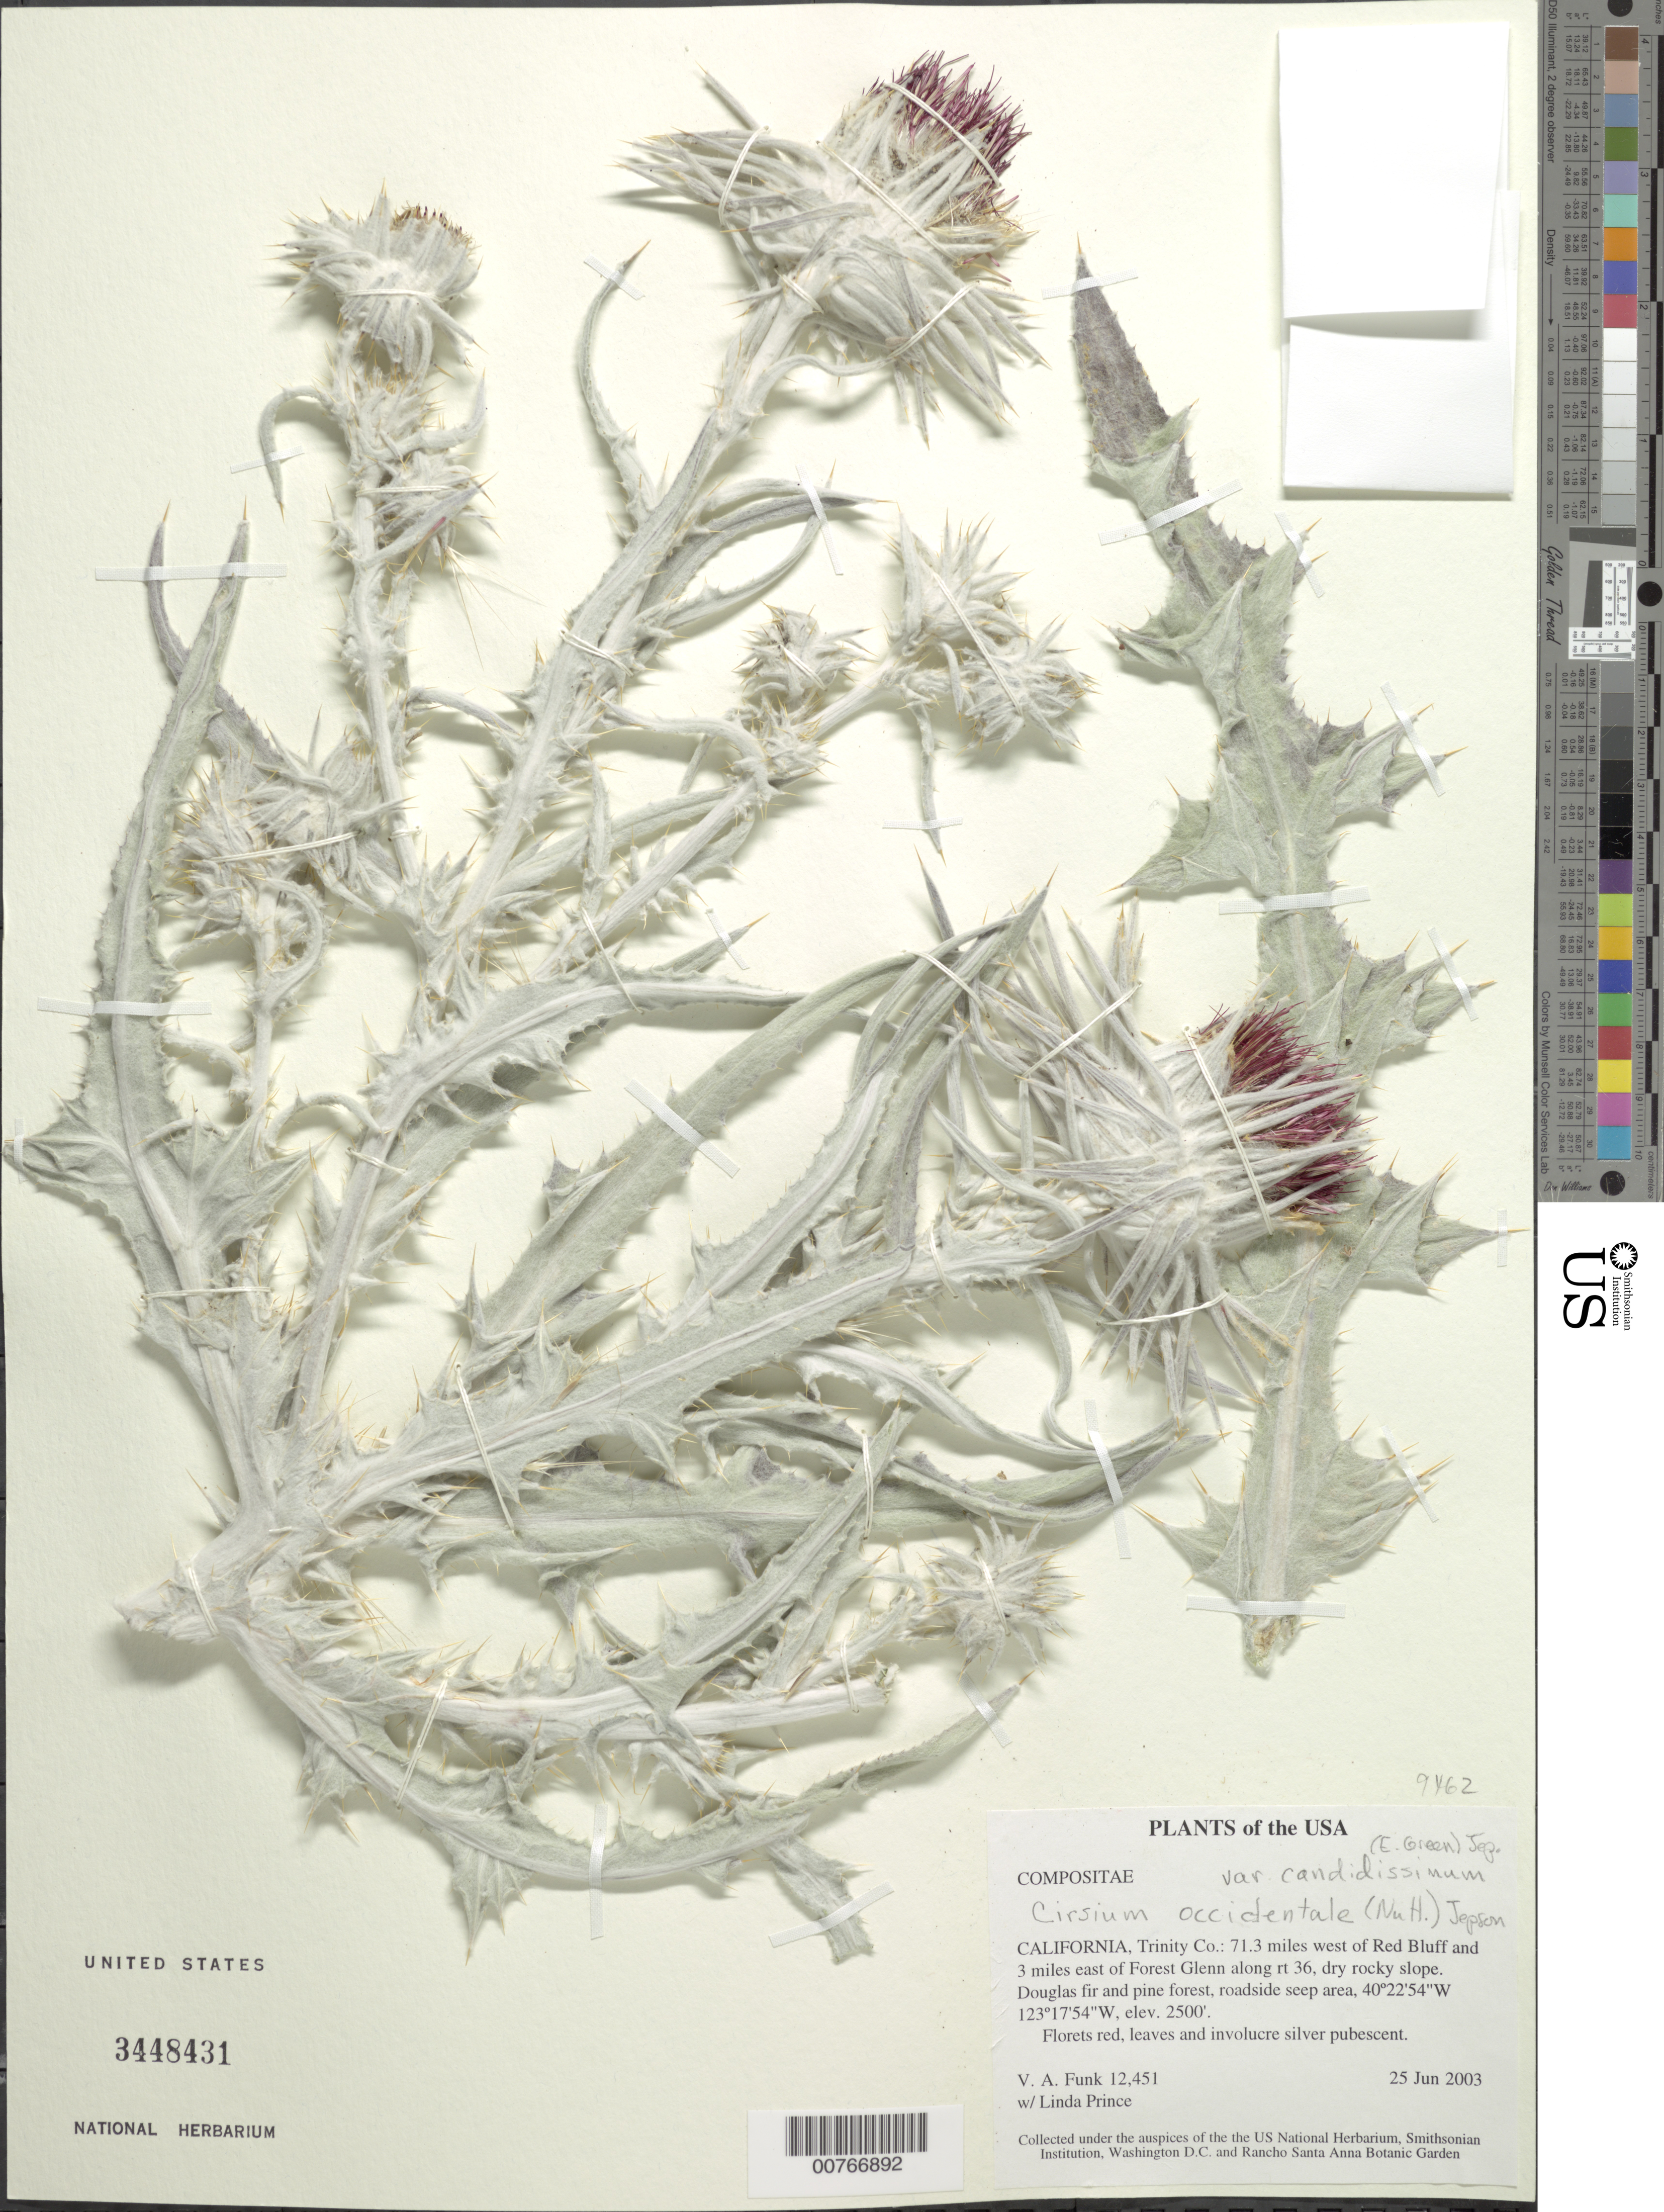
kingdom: Plantae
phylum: Tracheophyta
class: Magnoliopsida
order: Asterales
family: Asteraceae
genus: Cirsium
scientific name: Cirsium occidentale var. candidissimum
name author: (Greene) J.F. Macbr.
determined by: Funk, Vicki A., (BOT), Smithsonian Institution - National Museum of Natural History (UNITED STATES)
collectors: V. Funk & L. M. Prince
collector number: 12451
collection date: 2003-06-25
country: United States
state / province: California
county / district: Trinity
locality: Red Bluff, 71.3 miles west of, and 3 miles east of Forest Glen along rt. 36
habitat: Slope above road. Douglas fir and pine forest. Dry rocky slope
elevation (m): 762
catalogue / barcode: US 3448431